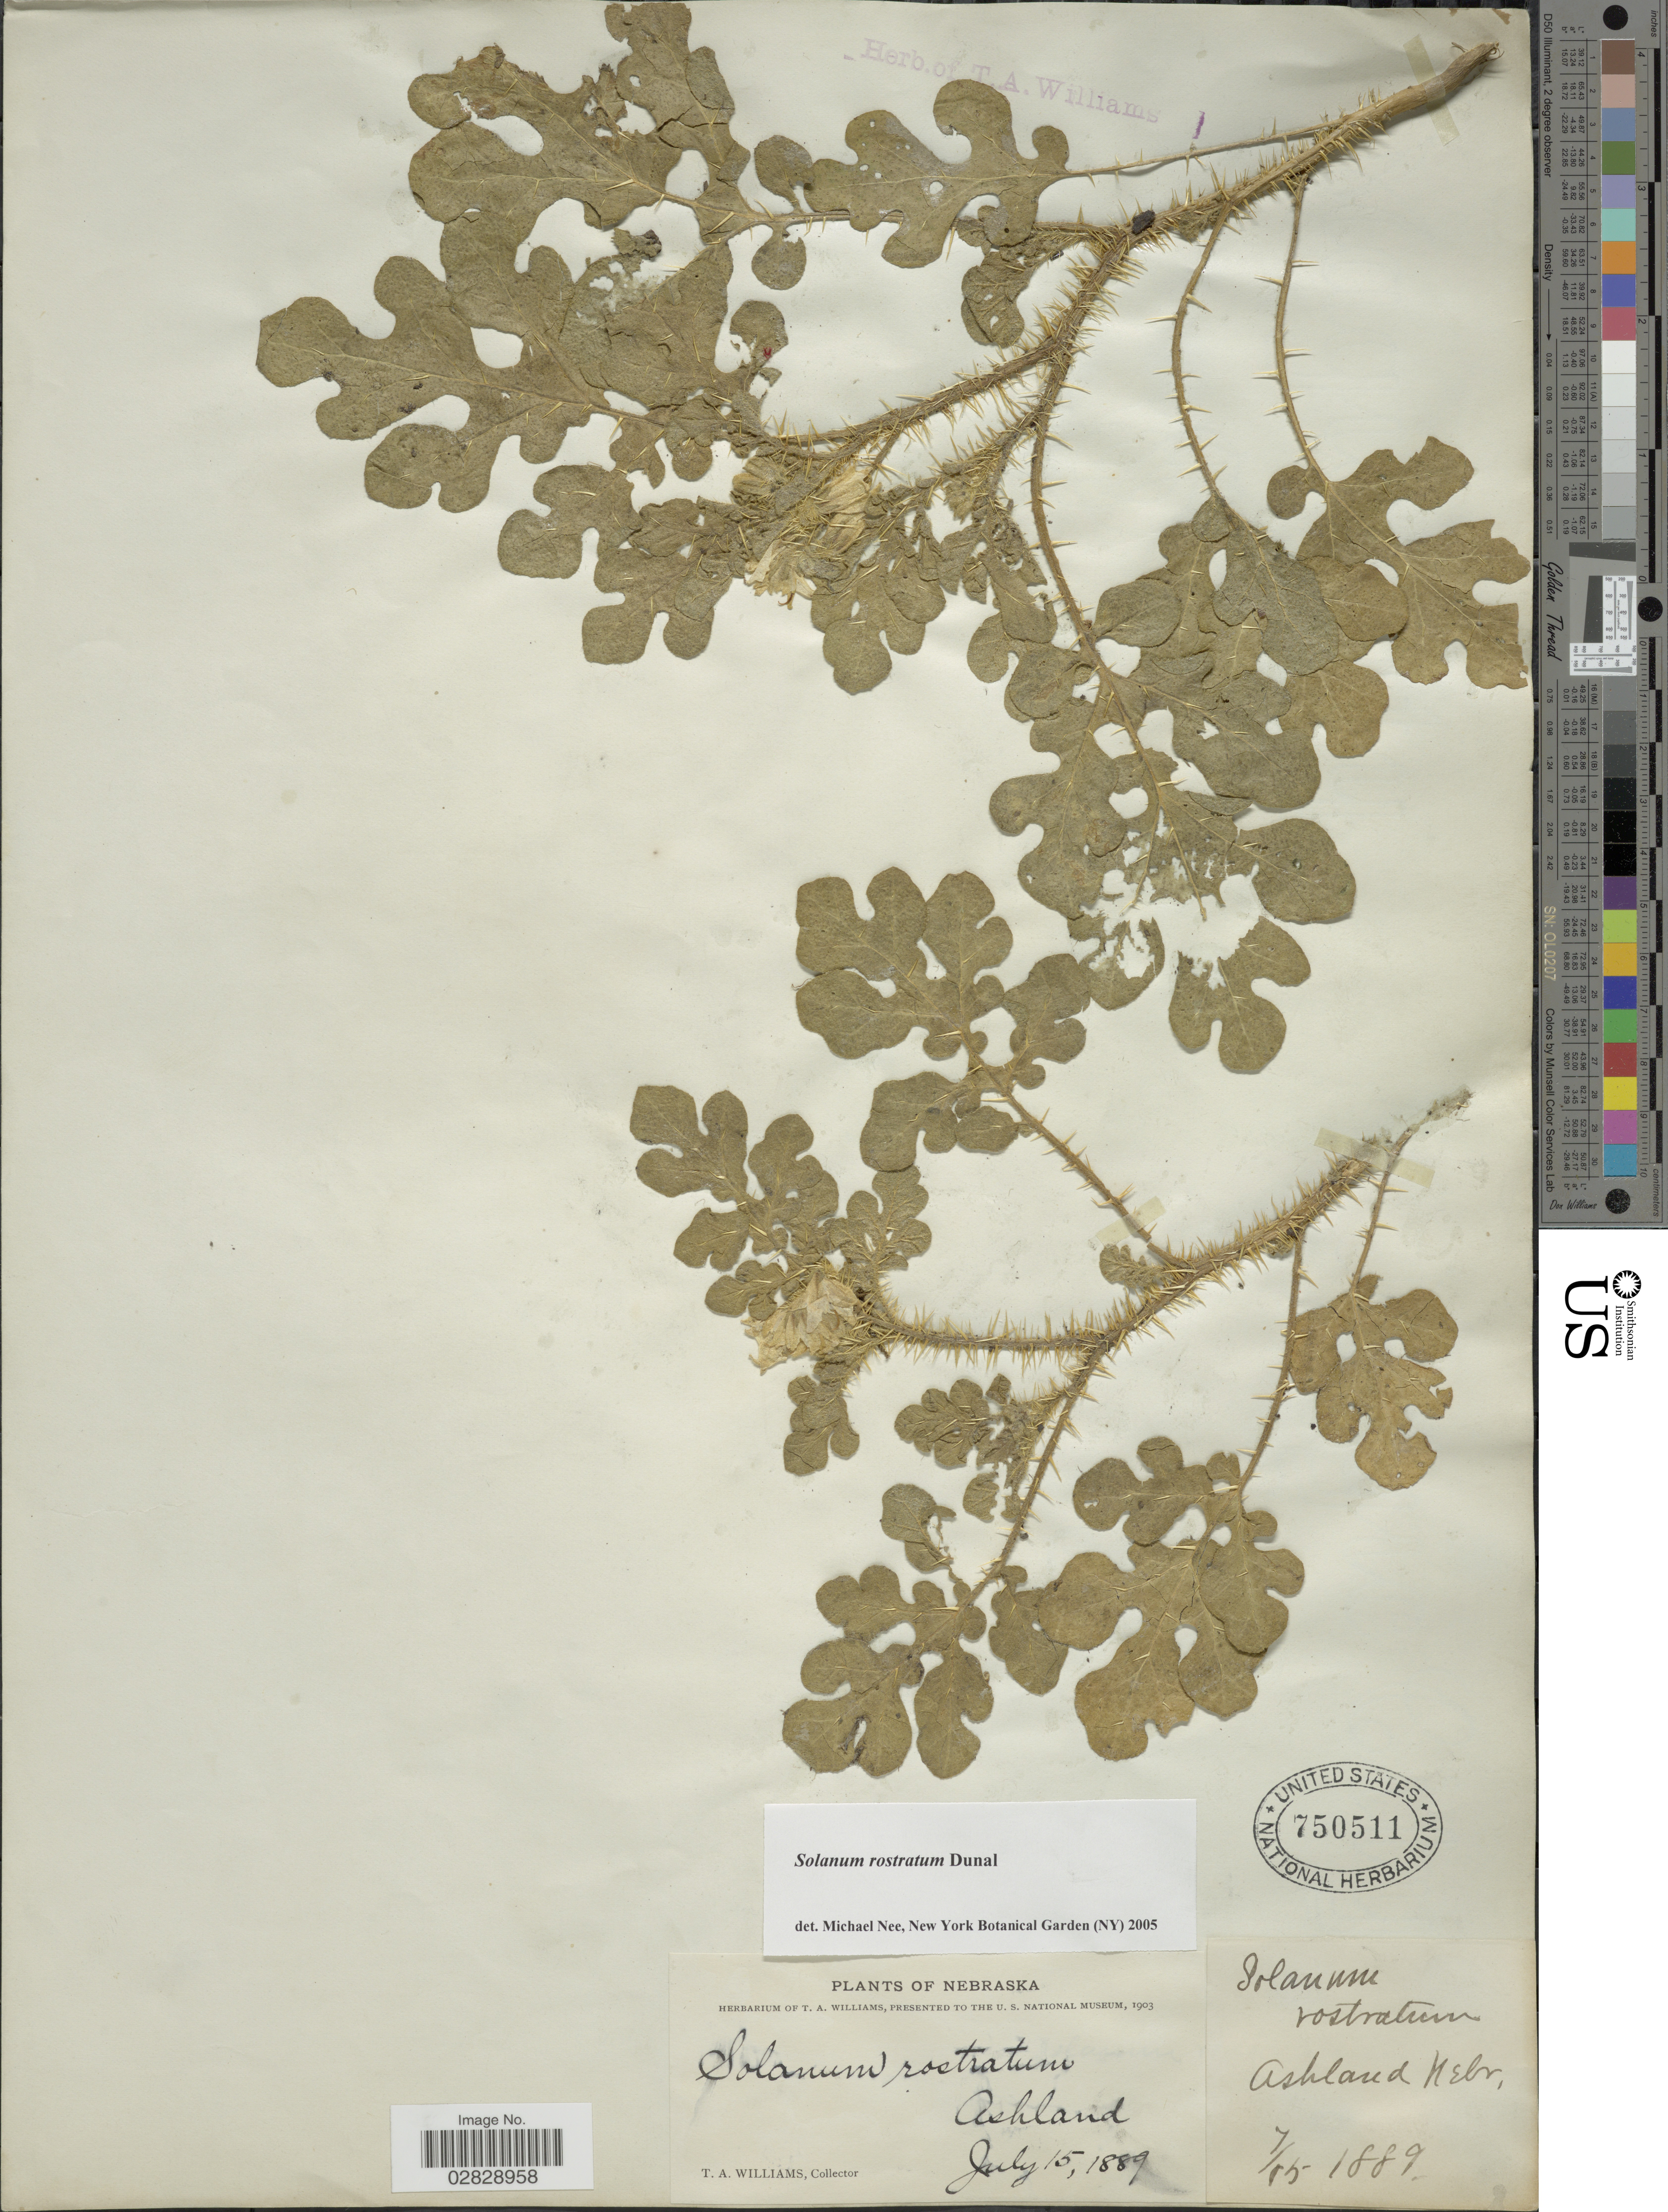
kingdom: Plantae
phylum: Tracheophyta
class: Magnoliopsida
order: Solanales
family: Solanaceae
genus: Solanum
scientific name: Solanum rostratum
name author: Dunal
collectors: T. A. Williams (herbarium)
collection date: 1889-07-15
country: United States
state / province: Nebraska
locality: Ashland.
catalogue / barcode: US 750511